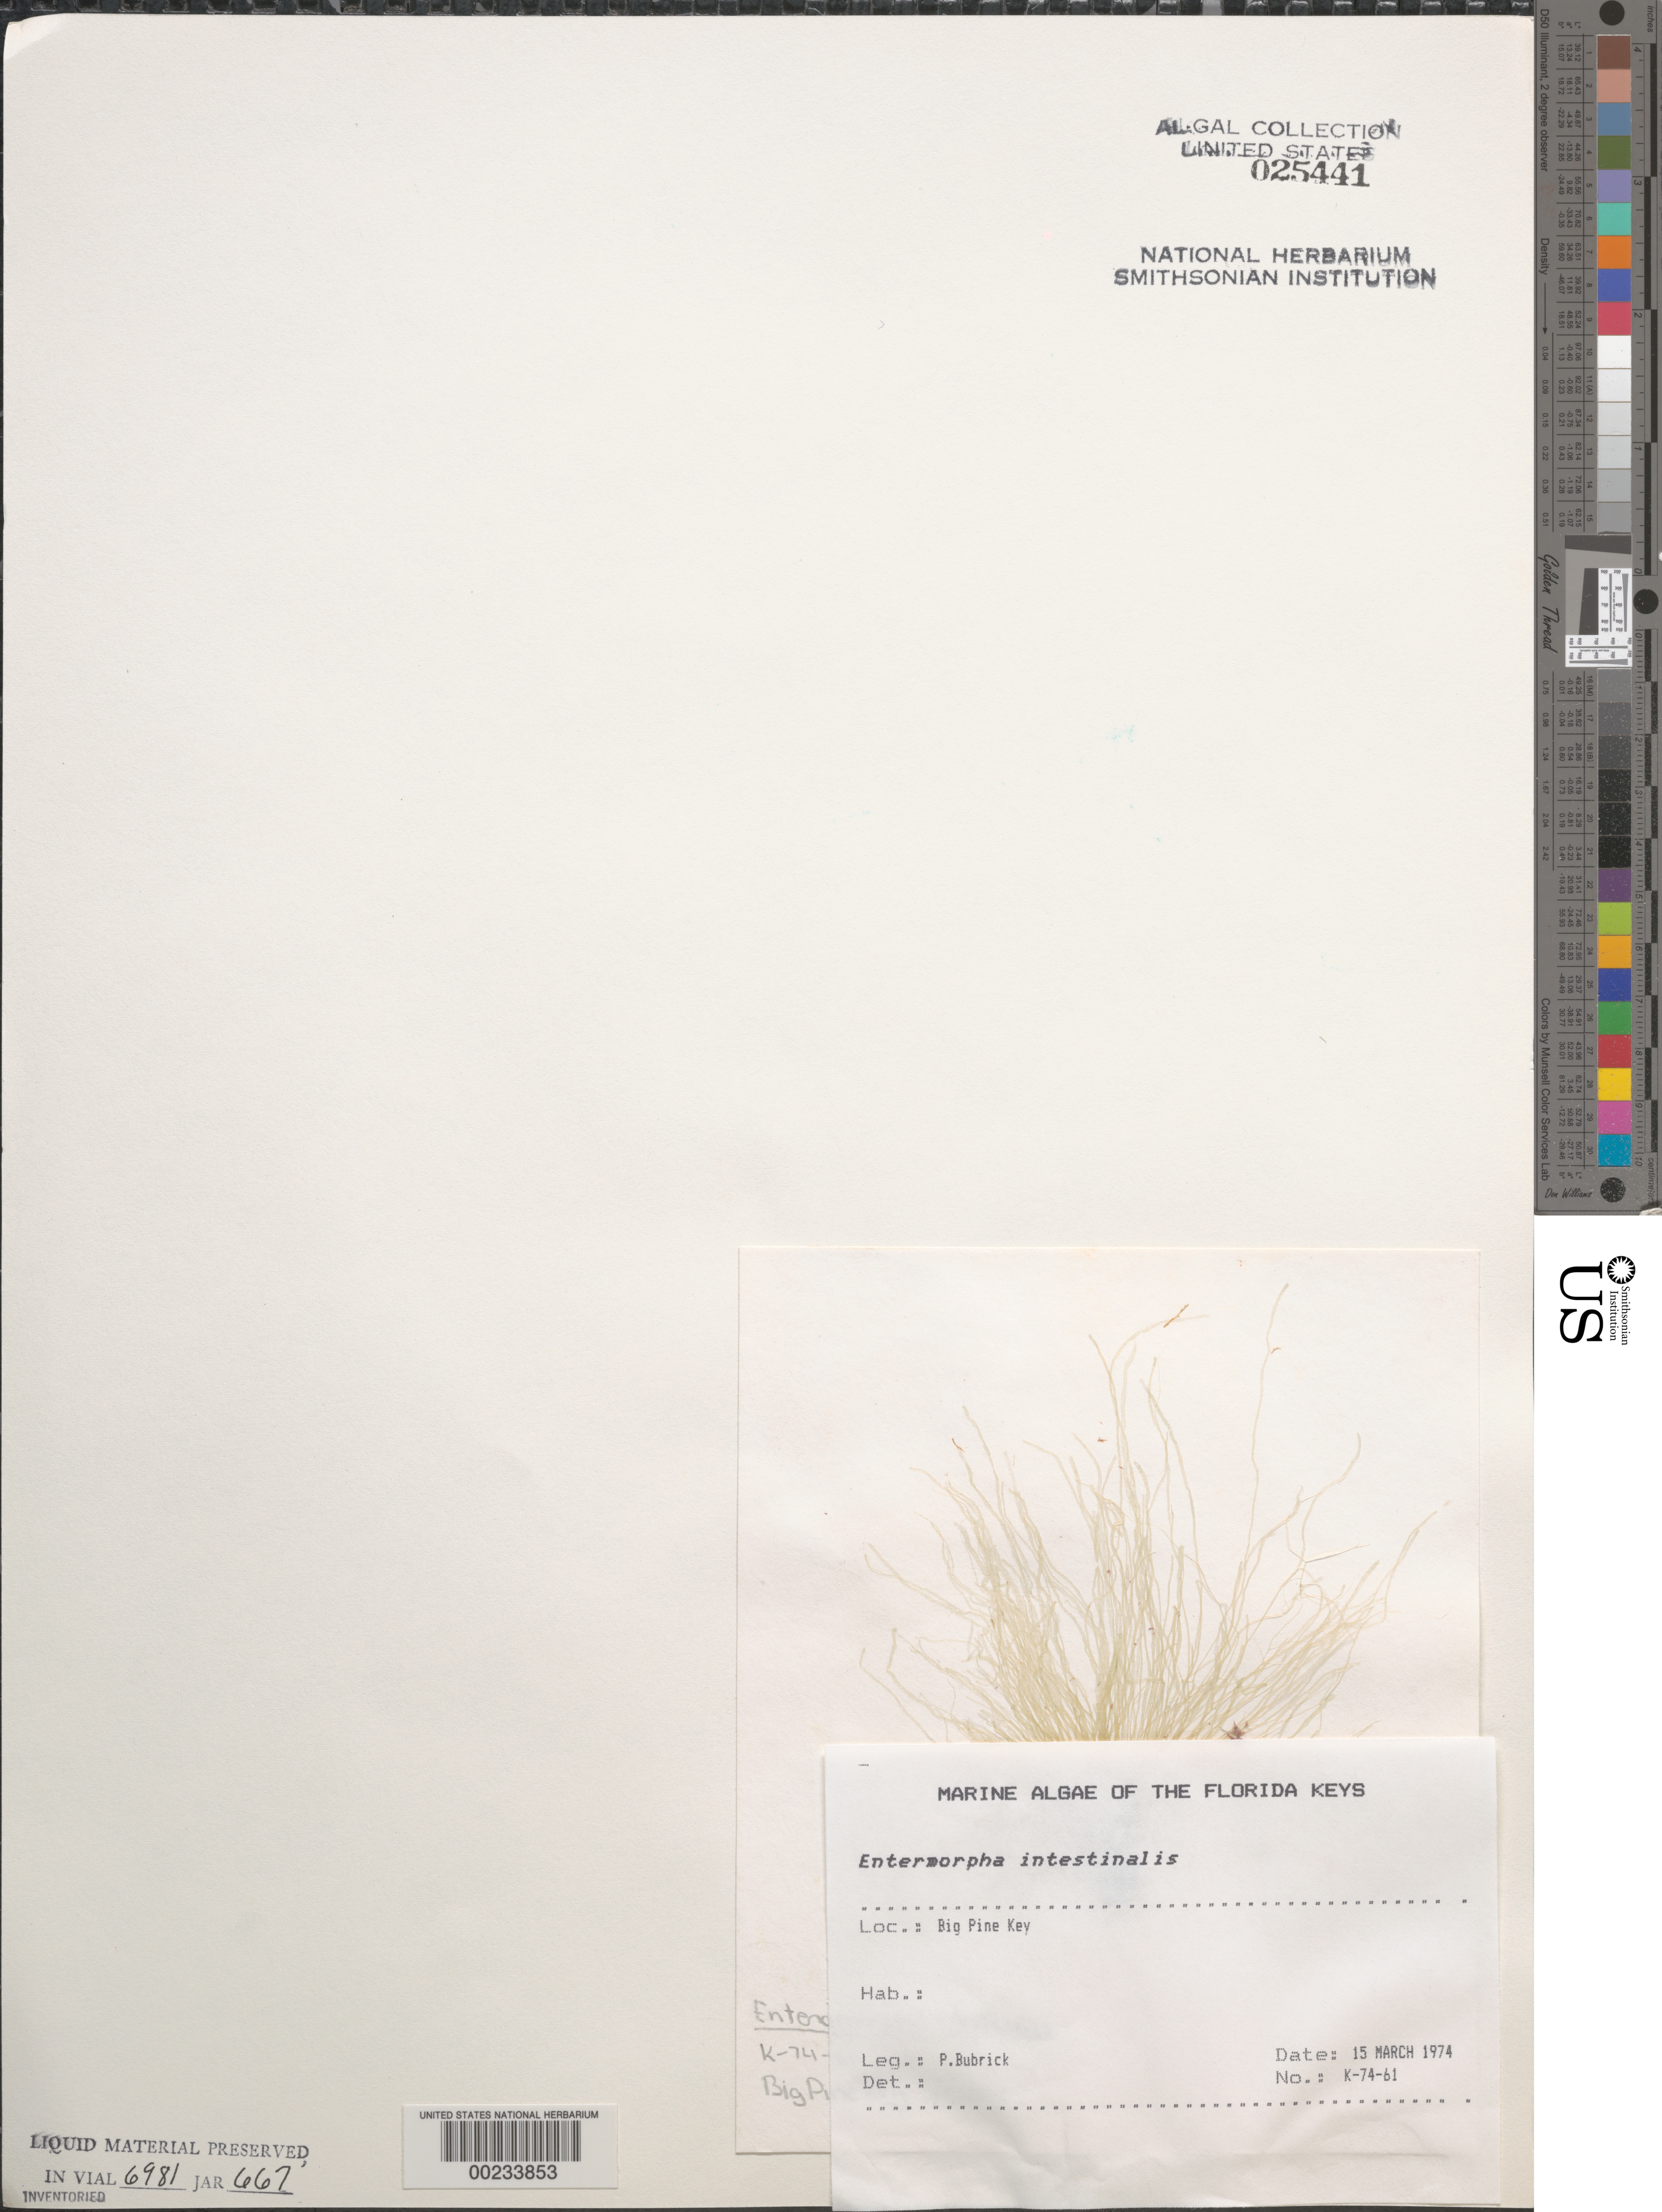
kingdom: Plantae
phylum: Chlorophyta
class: Ulvophyceae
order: Ulvales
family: Ulvaceae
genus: Ulva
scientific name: Ulva intestinalis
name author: L.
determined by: Algae name updating Project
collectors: P. Bubrick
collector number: K-74-61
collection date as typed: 15 Mar 1974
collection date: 1974-03-15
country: United States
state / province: Florida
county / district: Monroe County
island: Big Pine Key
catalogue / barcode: US 25441